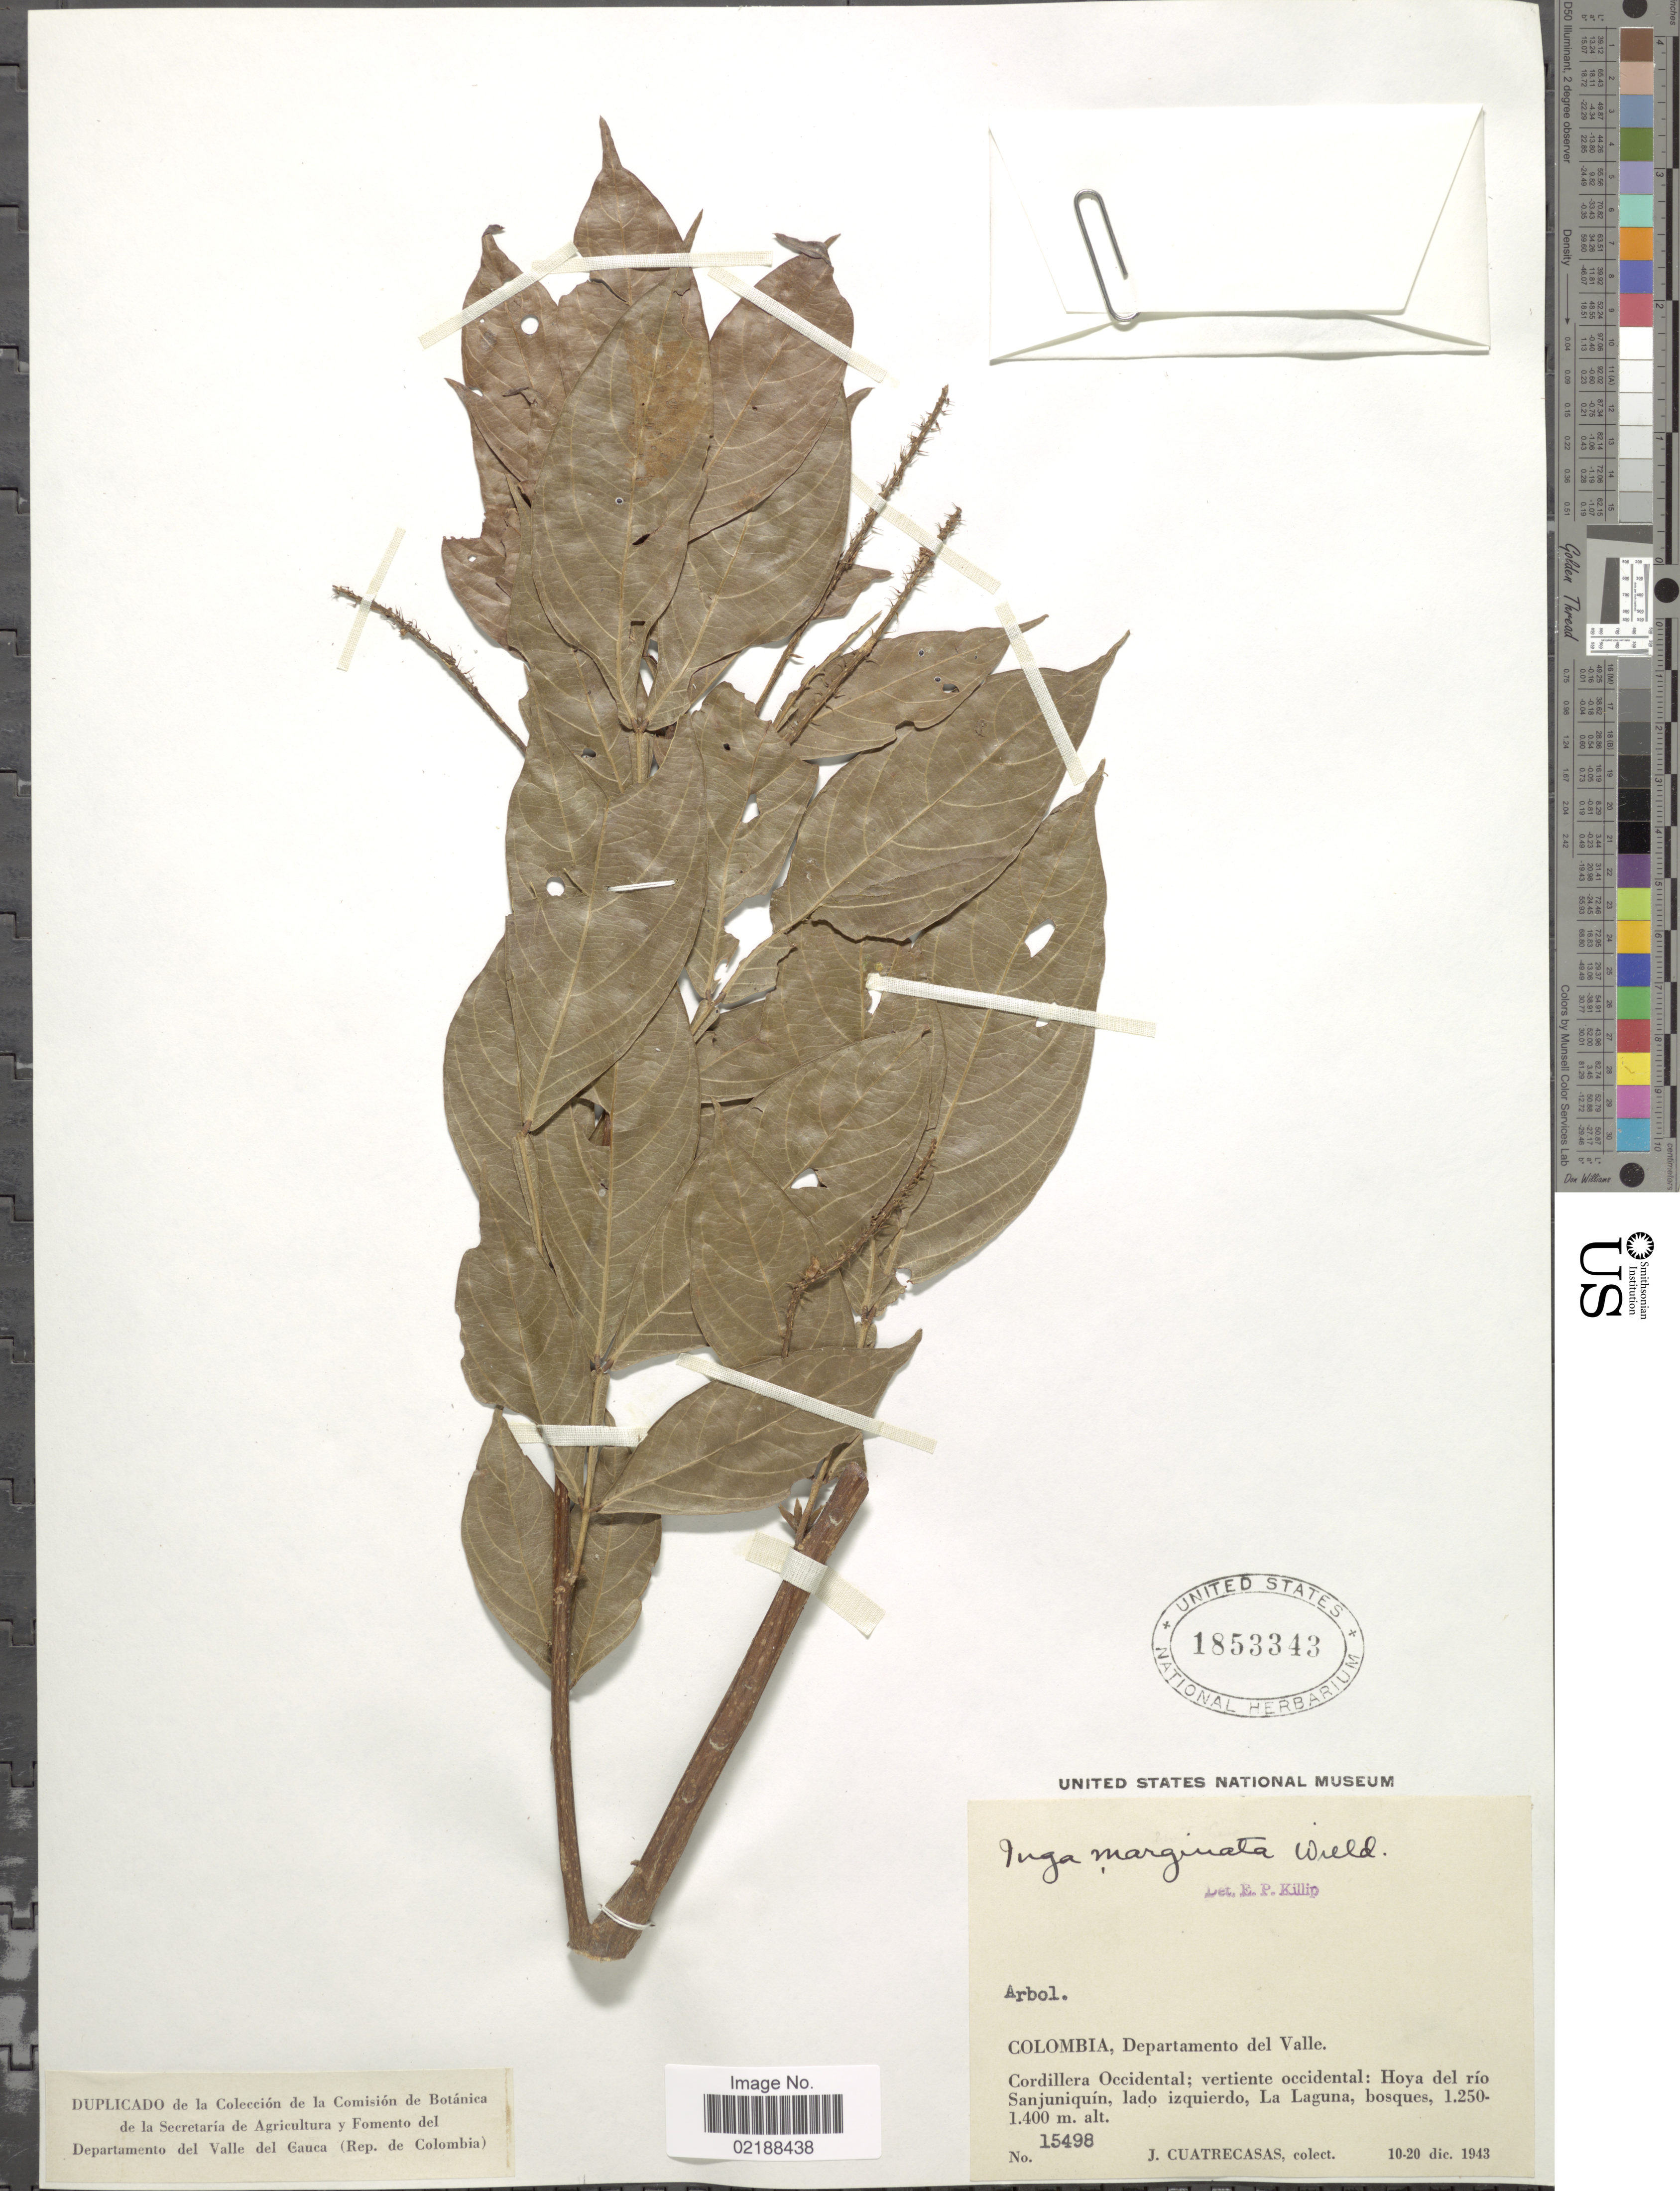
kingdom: Plantae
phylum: Tracheophyta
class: Magnoliopsida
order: Fabales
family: Fabaceae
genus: Inga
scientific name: Inga marginata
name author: Willd.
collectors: J. Cuatrecasas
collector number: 15498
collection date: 1943-12-10/1943-12-20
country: Colombia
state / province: Valle del Cauca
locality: Departamento del Valle, Cordillera Occidental; vertiente occidental: Hoya del río Sanjuniquín, lado izquierdo, la Laguna, bosques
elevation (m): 1250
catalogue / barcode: US 1853343